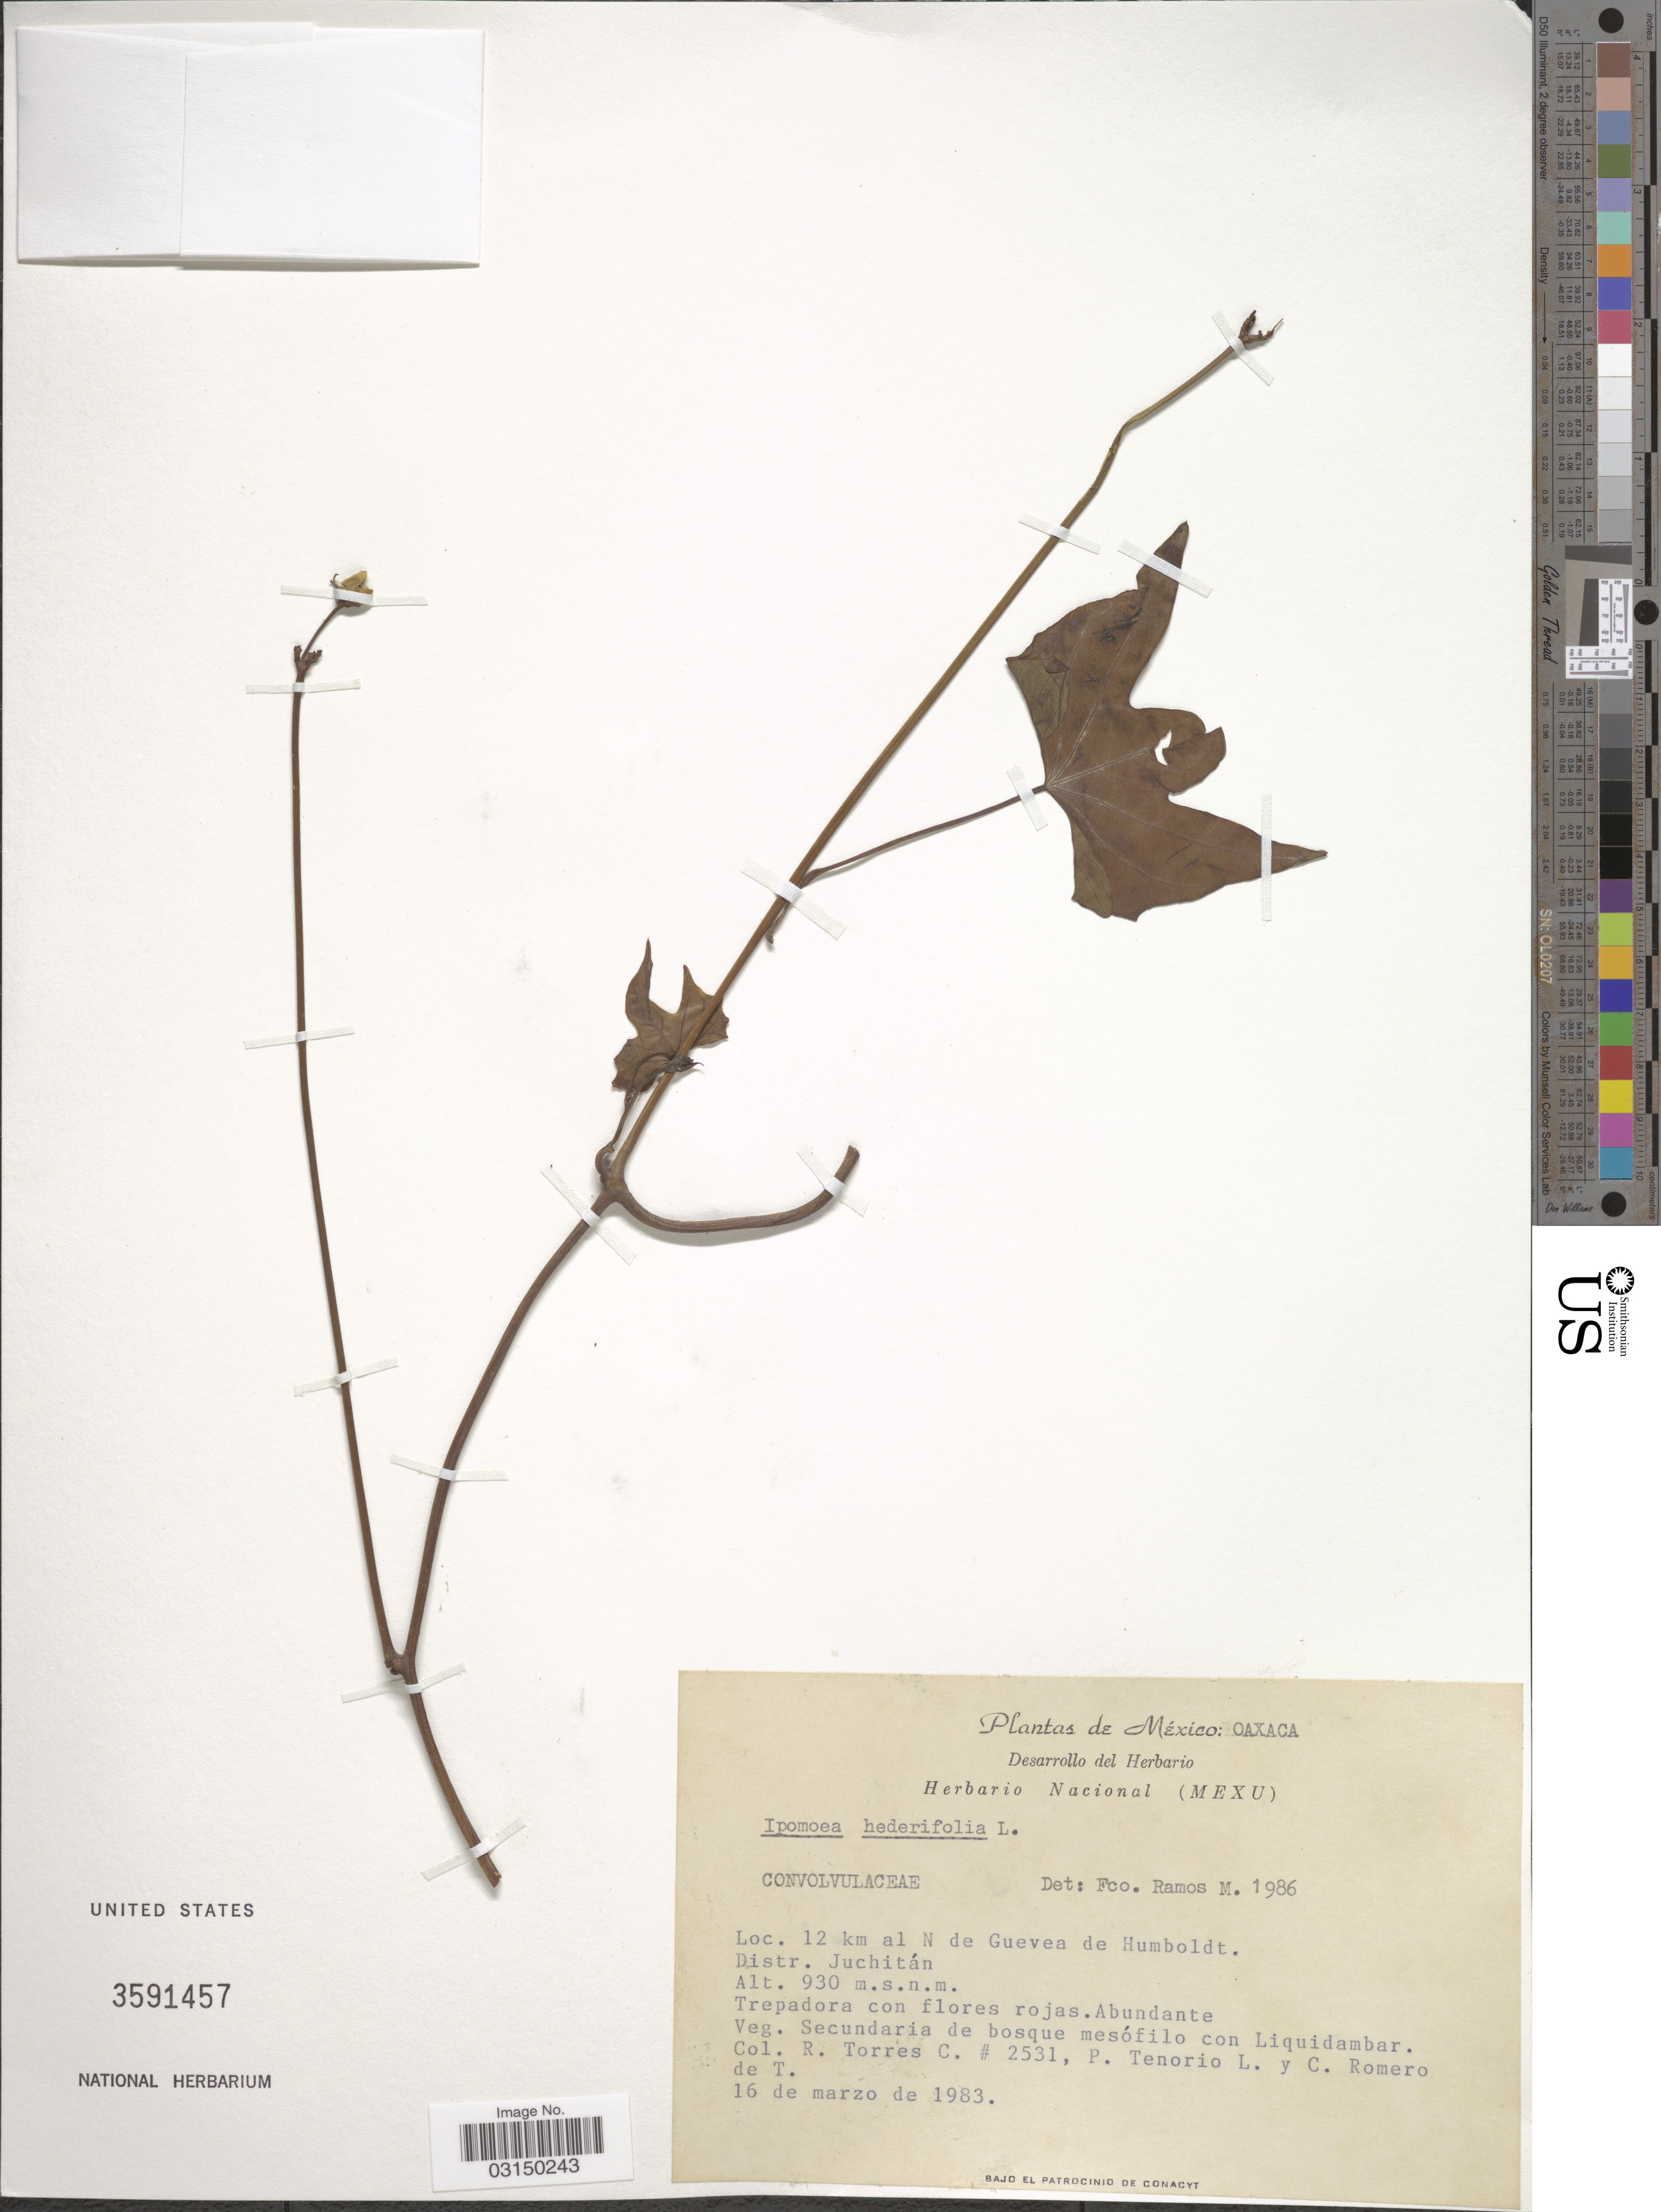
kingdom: Plantae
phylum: Tracheophyta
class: Magnoliopsida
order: Solanales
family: Convolvulaceae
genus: Ipomoea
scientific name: Ipomoea hederifolia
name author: L.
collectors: R. Torres C., P. Tenorio L. & C. Romero de T.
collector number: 2531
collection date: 1983-03-16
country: Mexico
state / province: Oaxaca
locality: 12 km al N de Guevea de Humboldt. Distr. Juchitán.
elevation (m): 930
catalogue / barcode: US 3591457